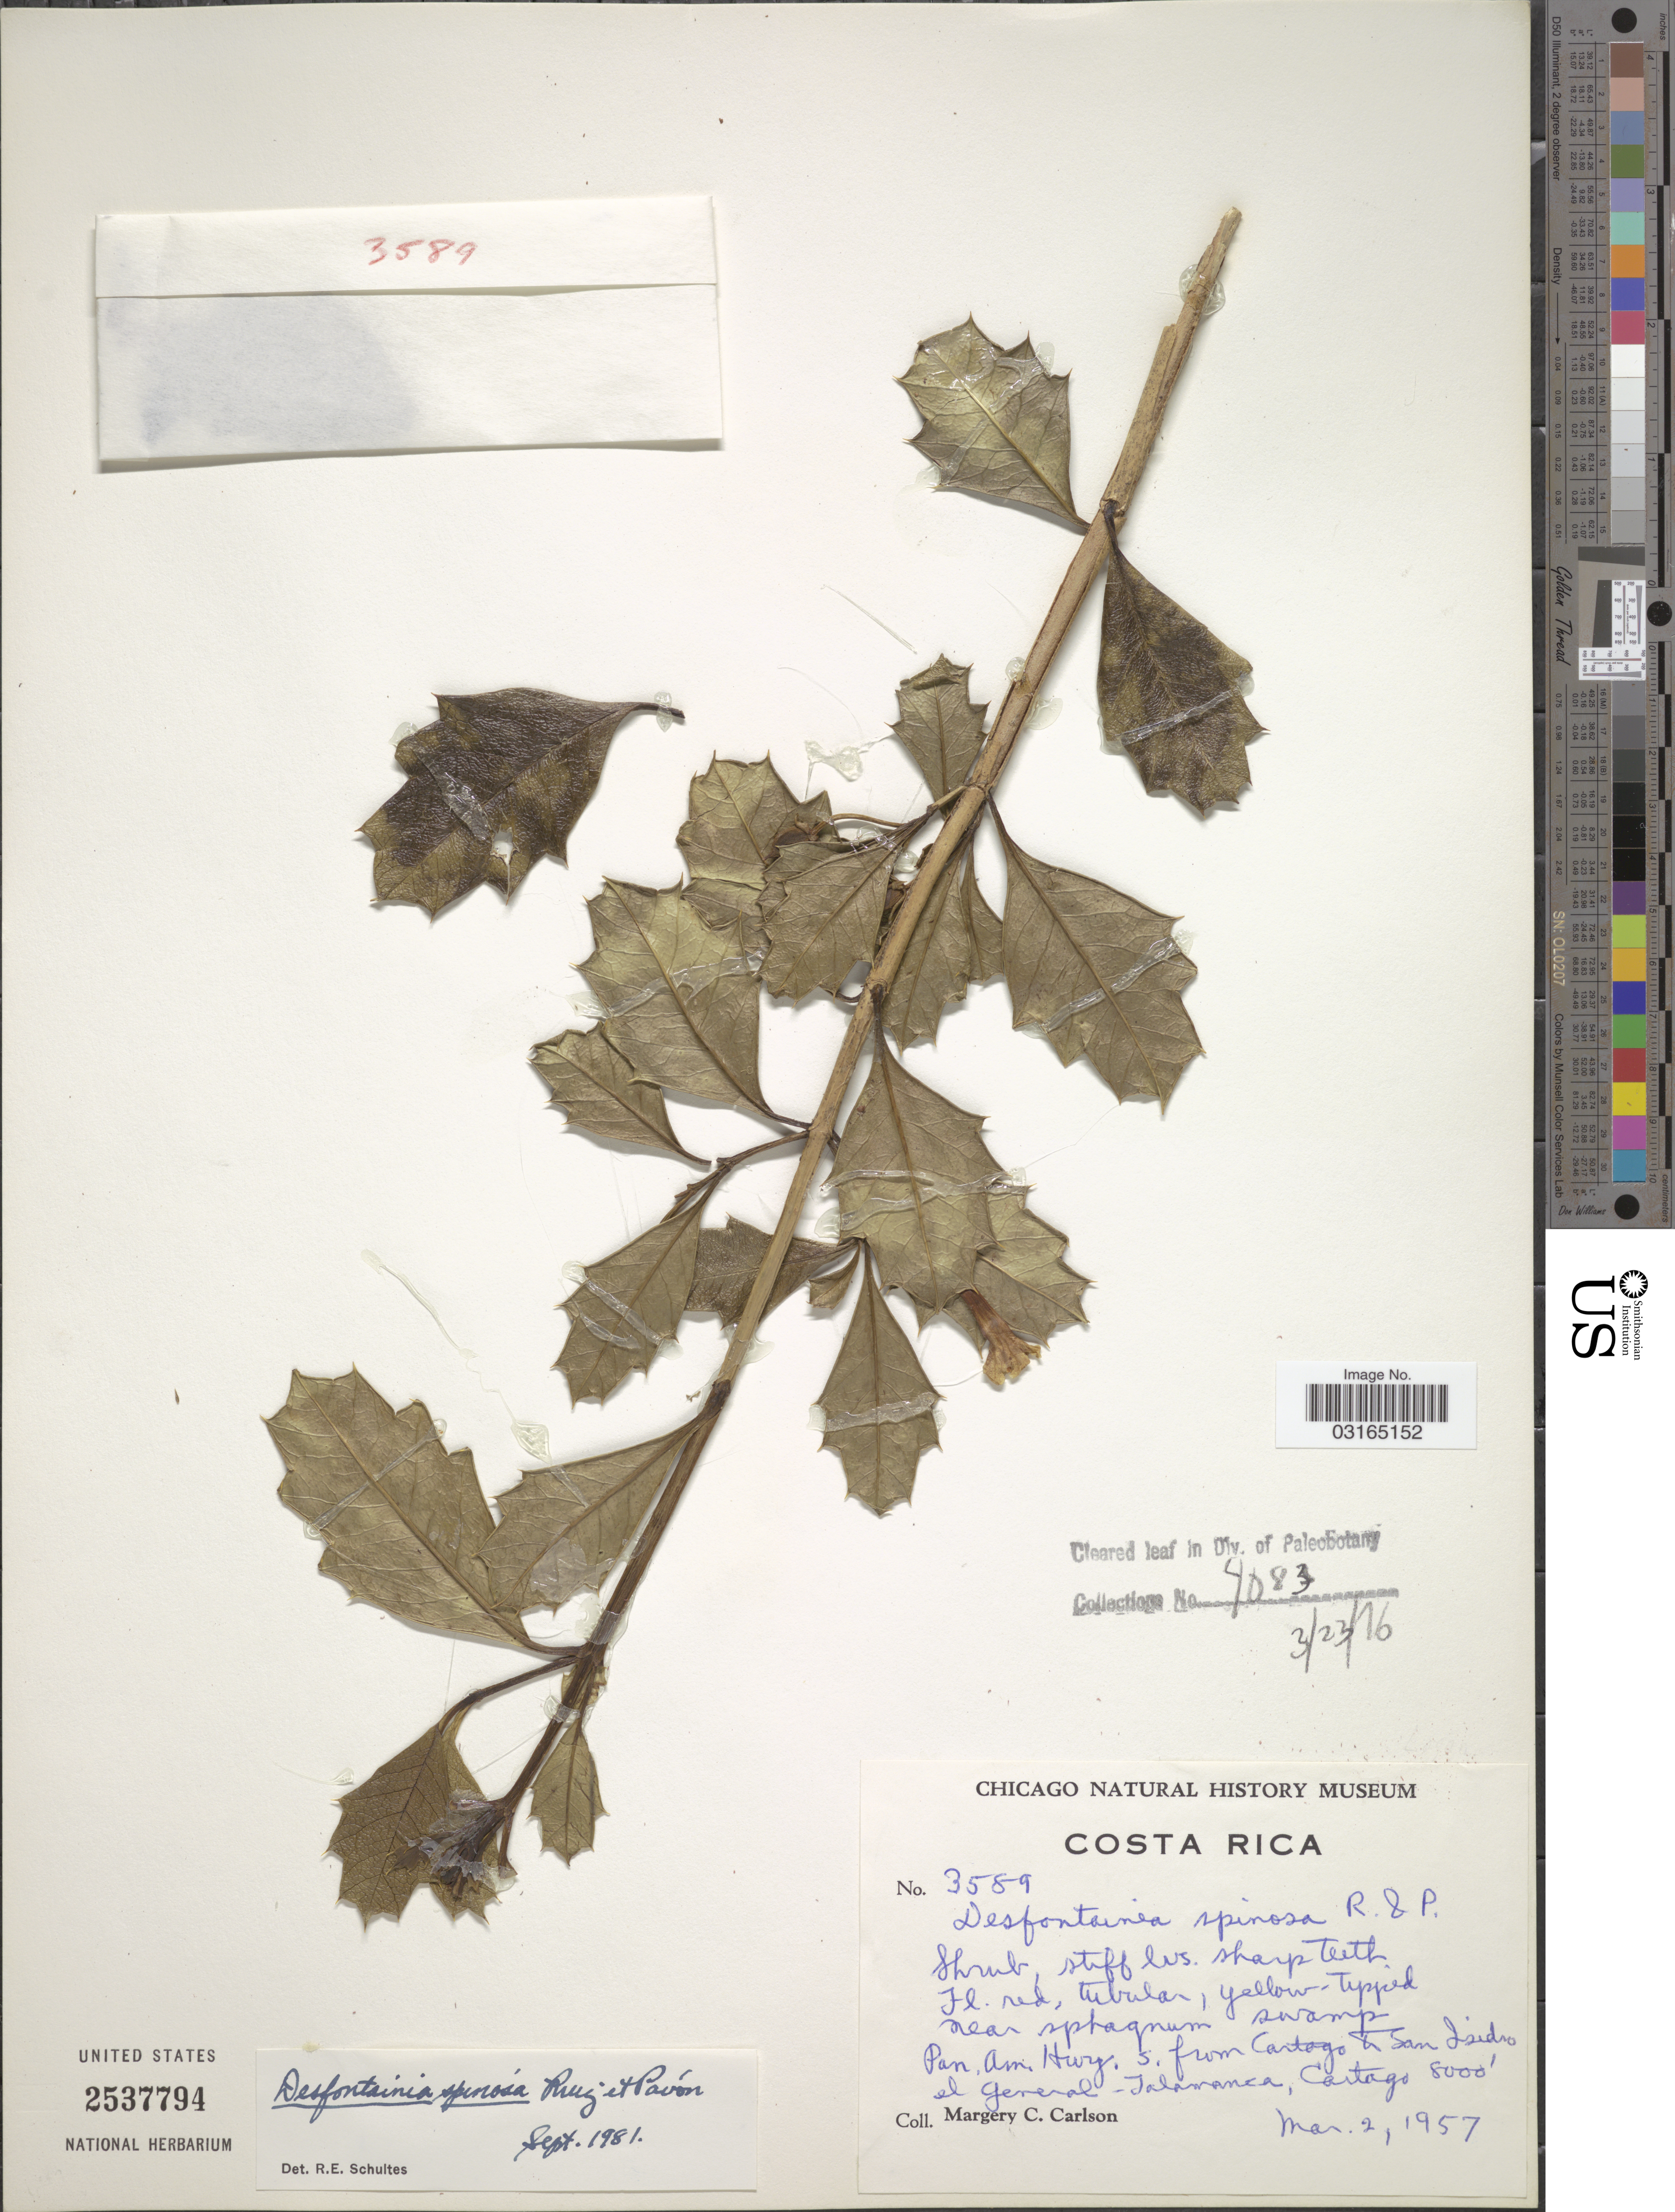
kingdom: Plantae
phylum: Tracheophyta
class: Magnoliopsida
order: Bruniales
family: Columelliaceae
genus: Desfontainia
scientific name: Desfontainia spinosa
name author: Ruiz & Pav.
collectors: M. C. Carlson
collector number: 3589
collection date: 1957-03-02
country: Costa Rica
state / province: Cartago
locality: Pan. Am. Hwy. 5, from Cartago & San Isidro el General - Talamanca.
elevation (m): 2438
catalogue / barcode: US 2537794